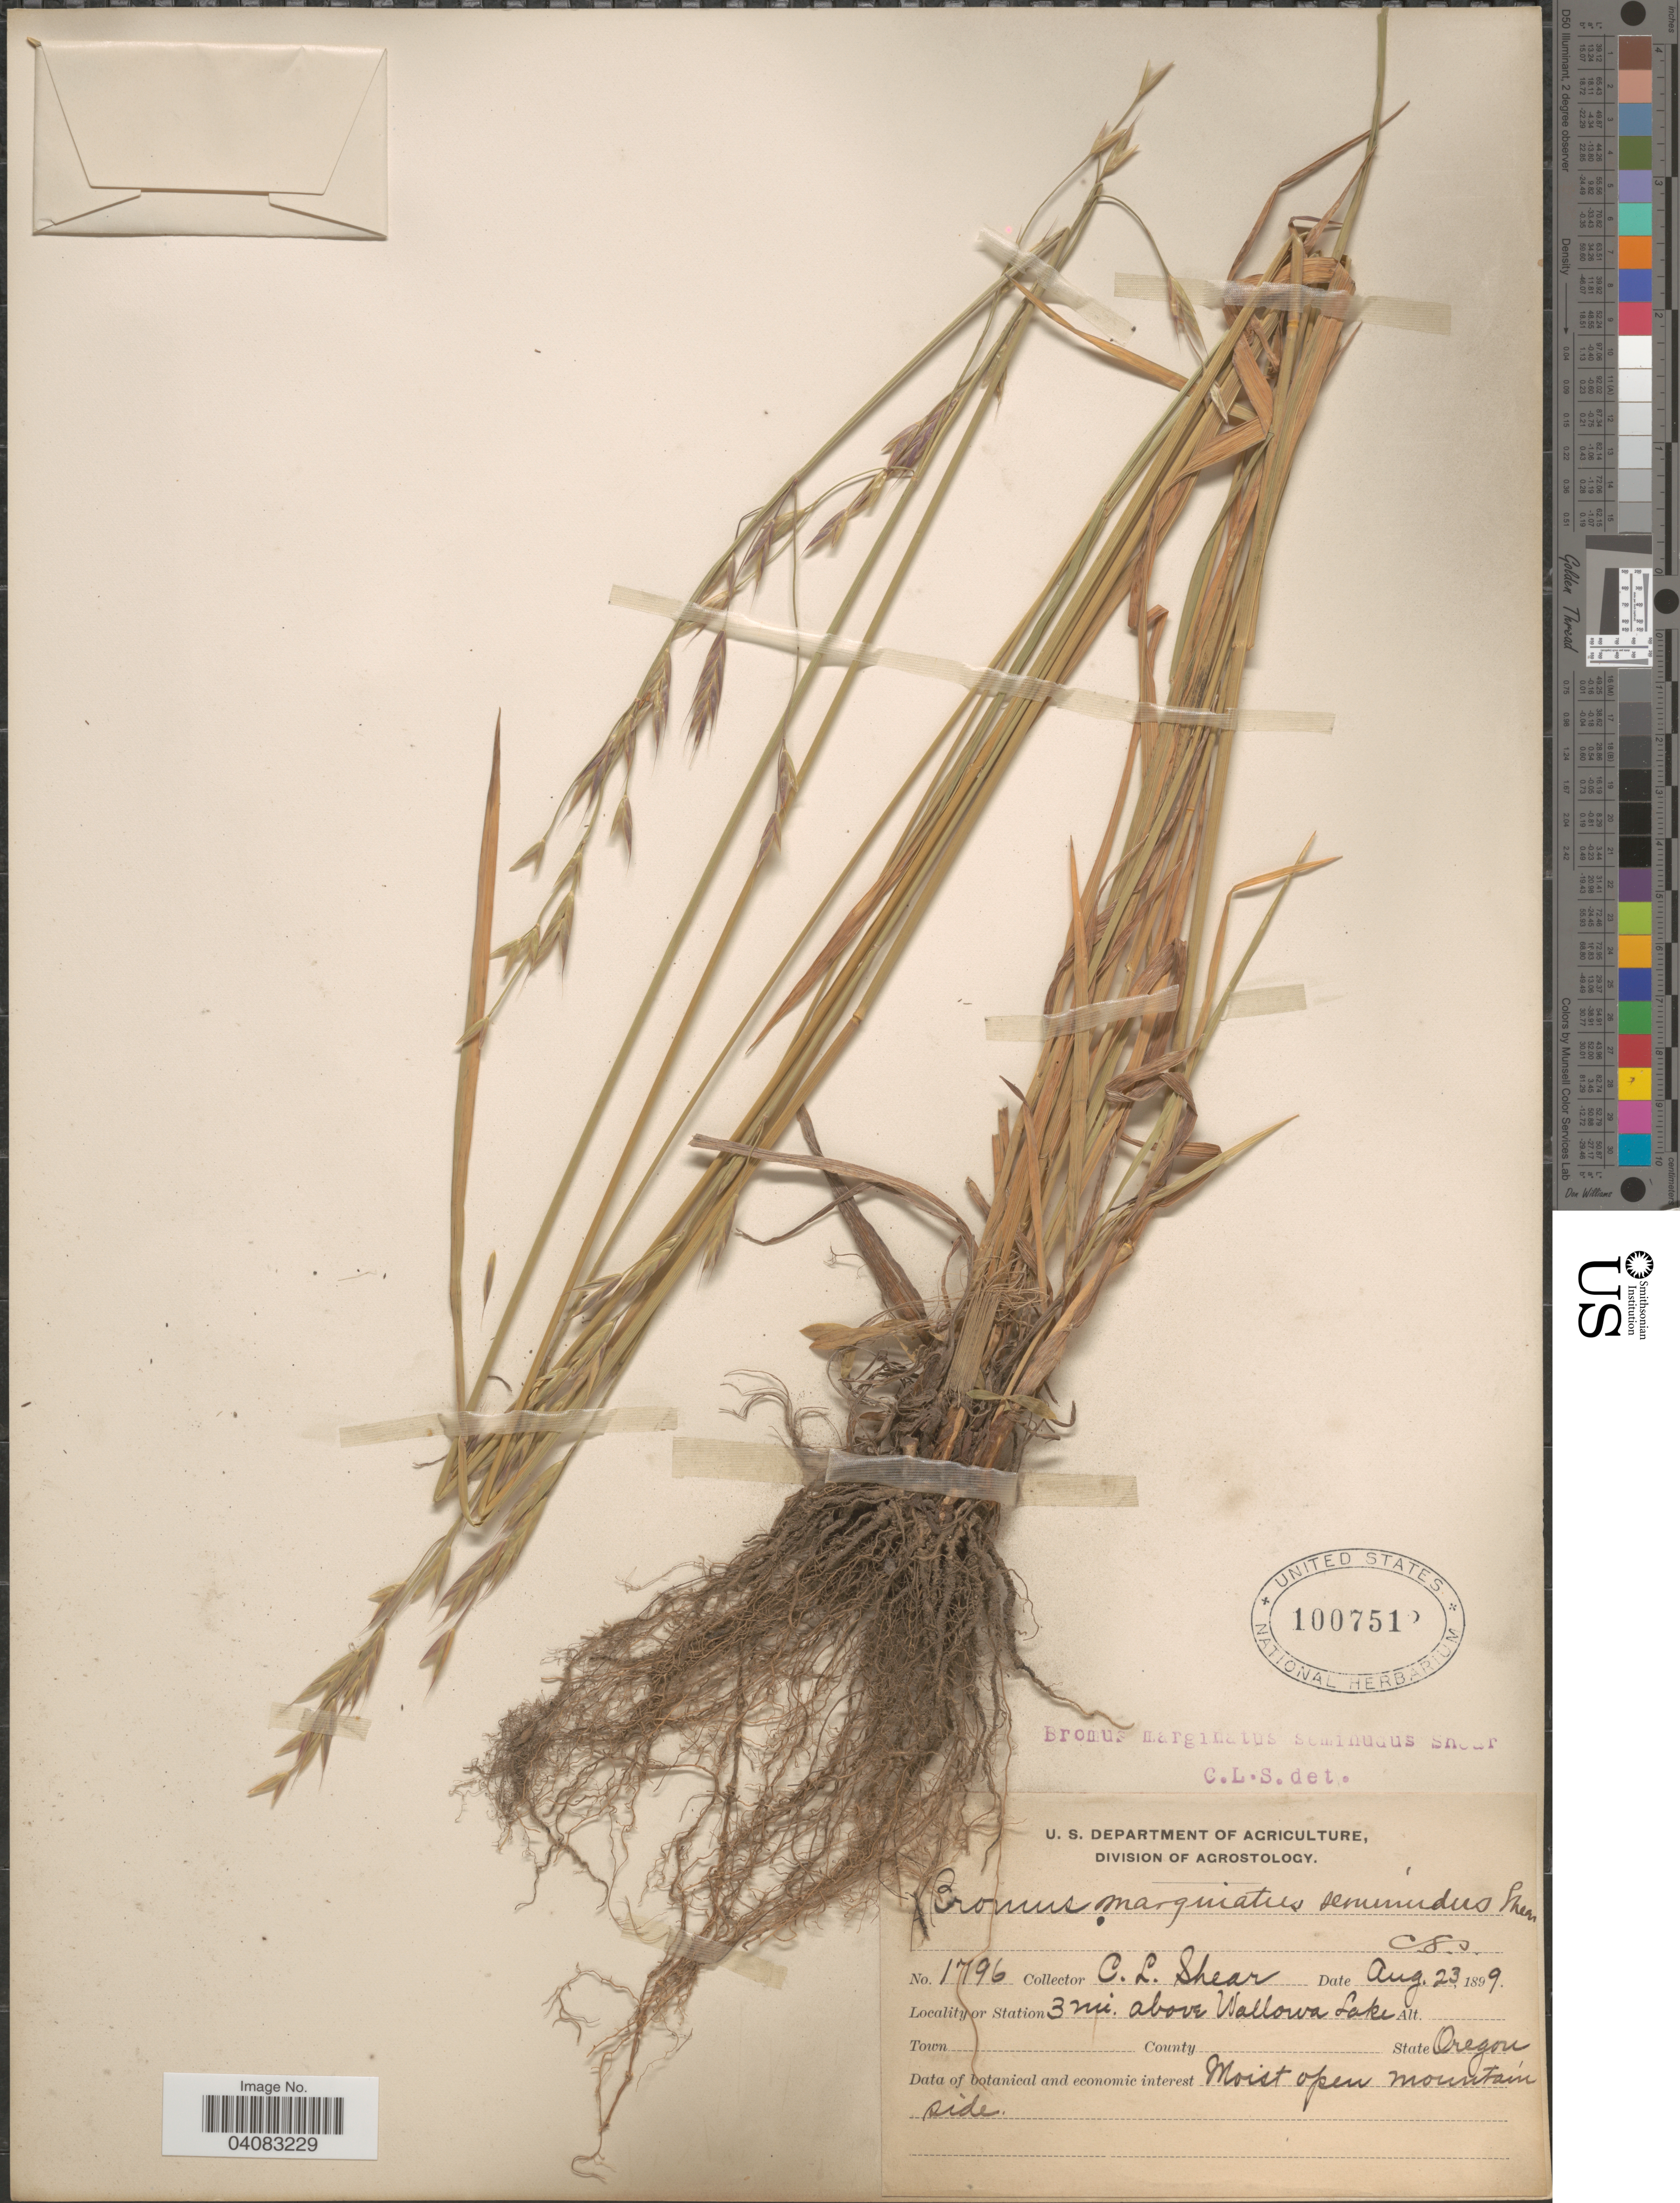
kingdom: Plantae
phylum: Tracheophyta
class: Liliopsida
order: Poales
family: Poaceae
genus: Bromus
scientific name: Bromus marginatus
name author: Nees ex Steud.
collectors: C. L. Shear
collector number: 1796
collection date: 1899-08-23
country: United States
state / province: Oregon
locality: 3 mi. above Wallowa Lake.